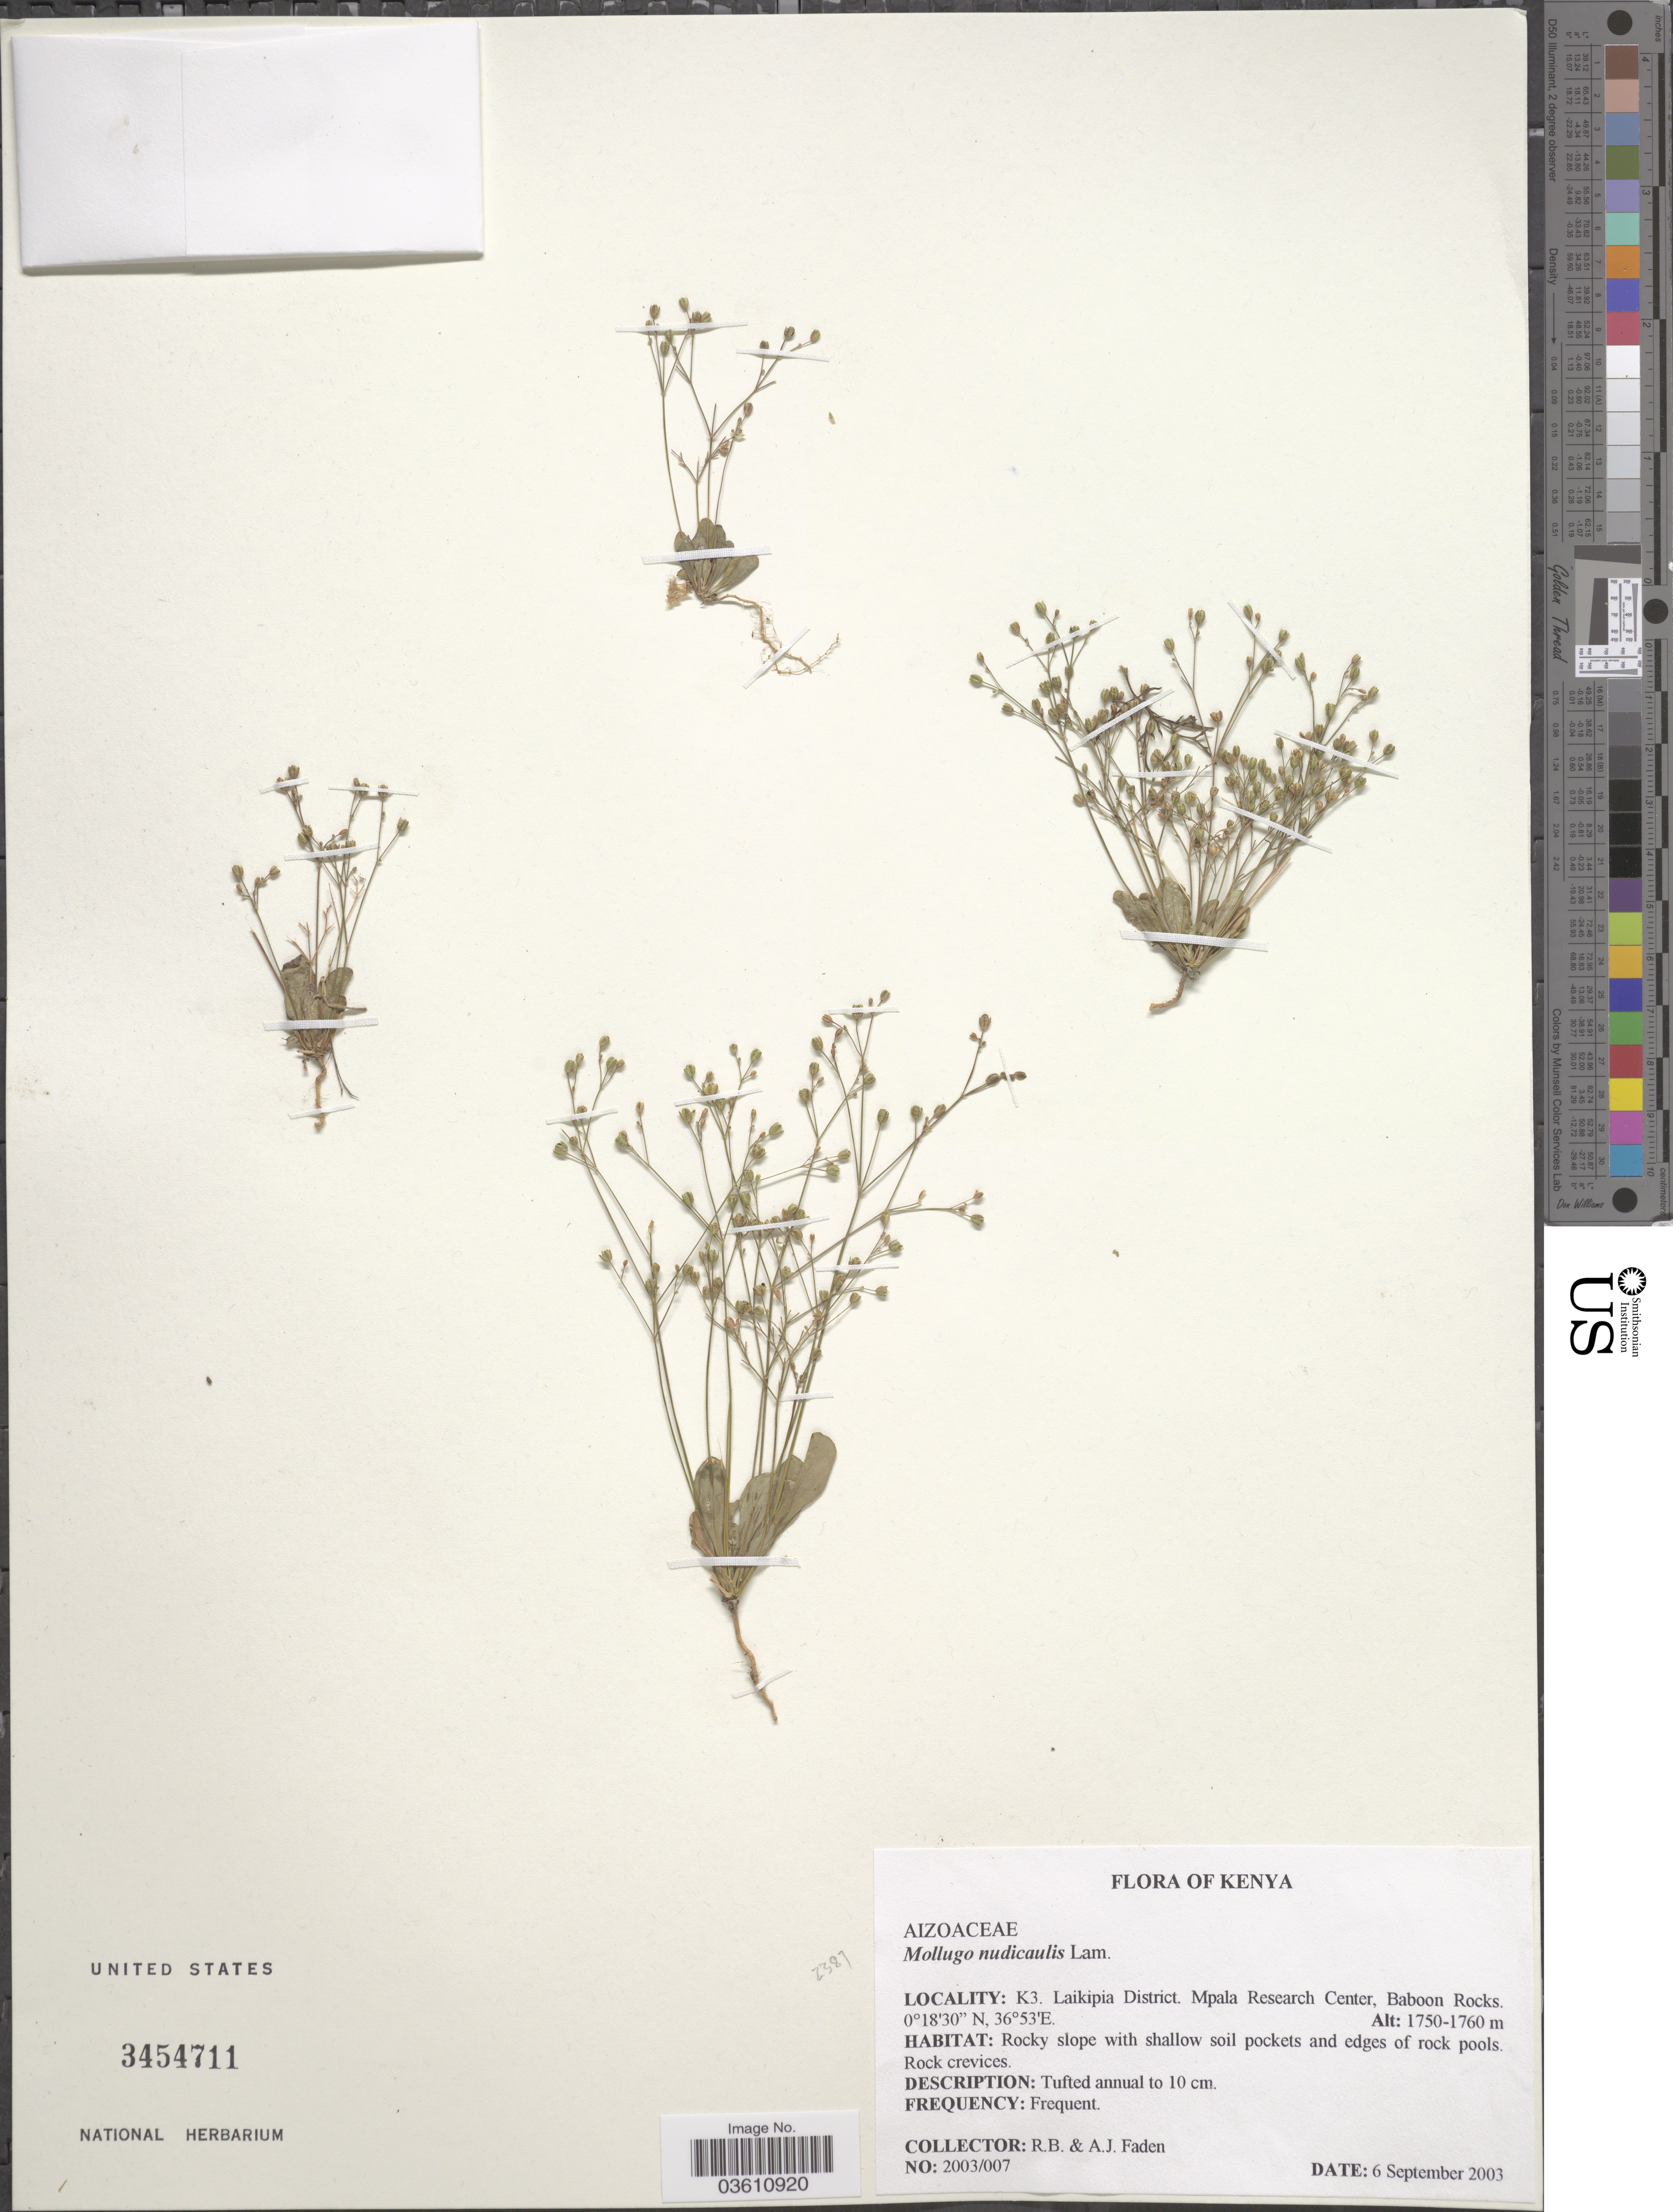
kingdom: Plantae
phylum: Tracheophyta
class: Magnoliopsida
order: Caryophyllales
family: Molluginaceae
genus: Paramollugo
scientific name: Paramollugo nudicaulis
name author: (Lam.) Thulin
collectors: R. B. Faden & A. J. Faden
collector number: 2003/007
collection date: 2003-09-06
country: Kenya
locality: K3. Laikipia District. Mpala Research Center, Baboon Rocks.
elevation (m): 1750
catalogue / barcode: US 3454711